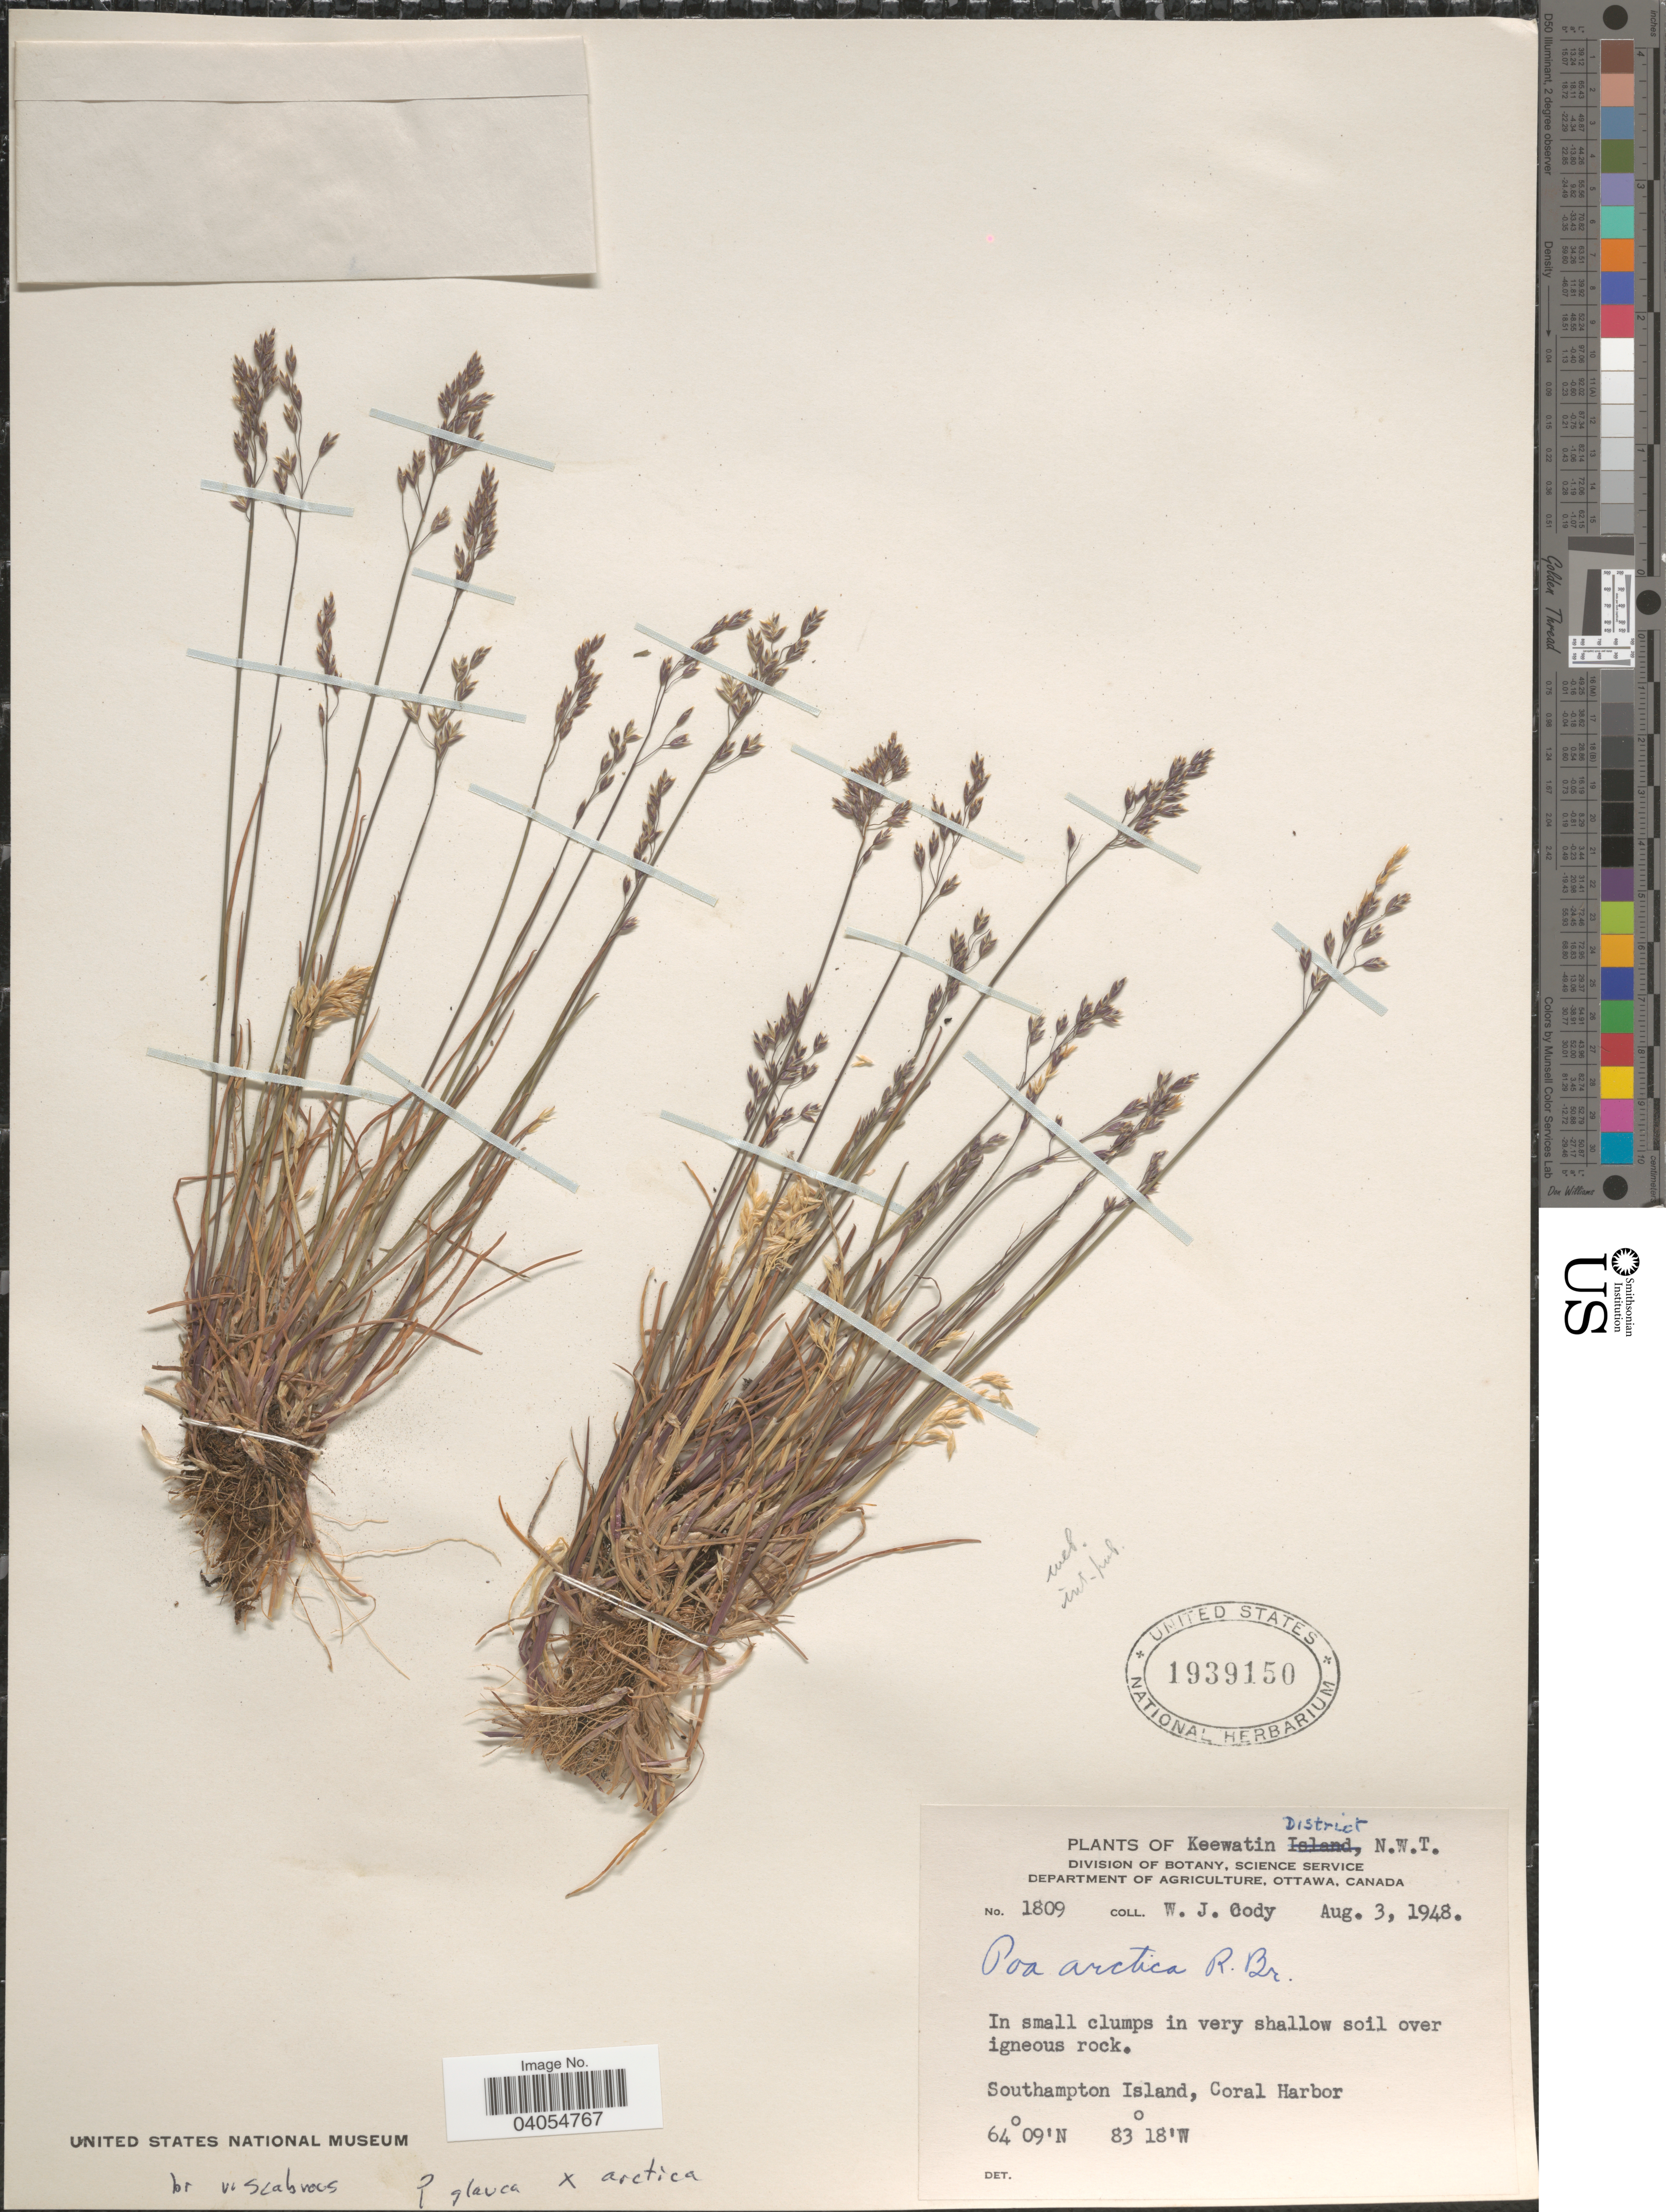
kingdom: Plantae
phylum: Tracheophyta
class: Liliopsida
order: Poales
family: Poaceae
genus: Poa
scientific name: Poa arctica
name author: R. Br.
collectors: W. Cody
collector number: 1809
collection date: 1948-08-03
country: Canada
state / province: Northwest Territories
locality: Keewatin District. Southampton Island, Coral Harbor.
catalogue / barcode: US 1939150